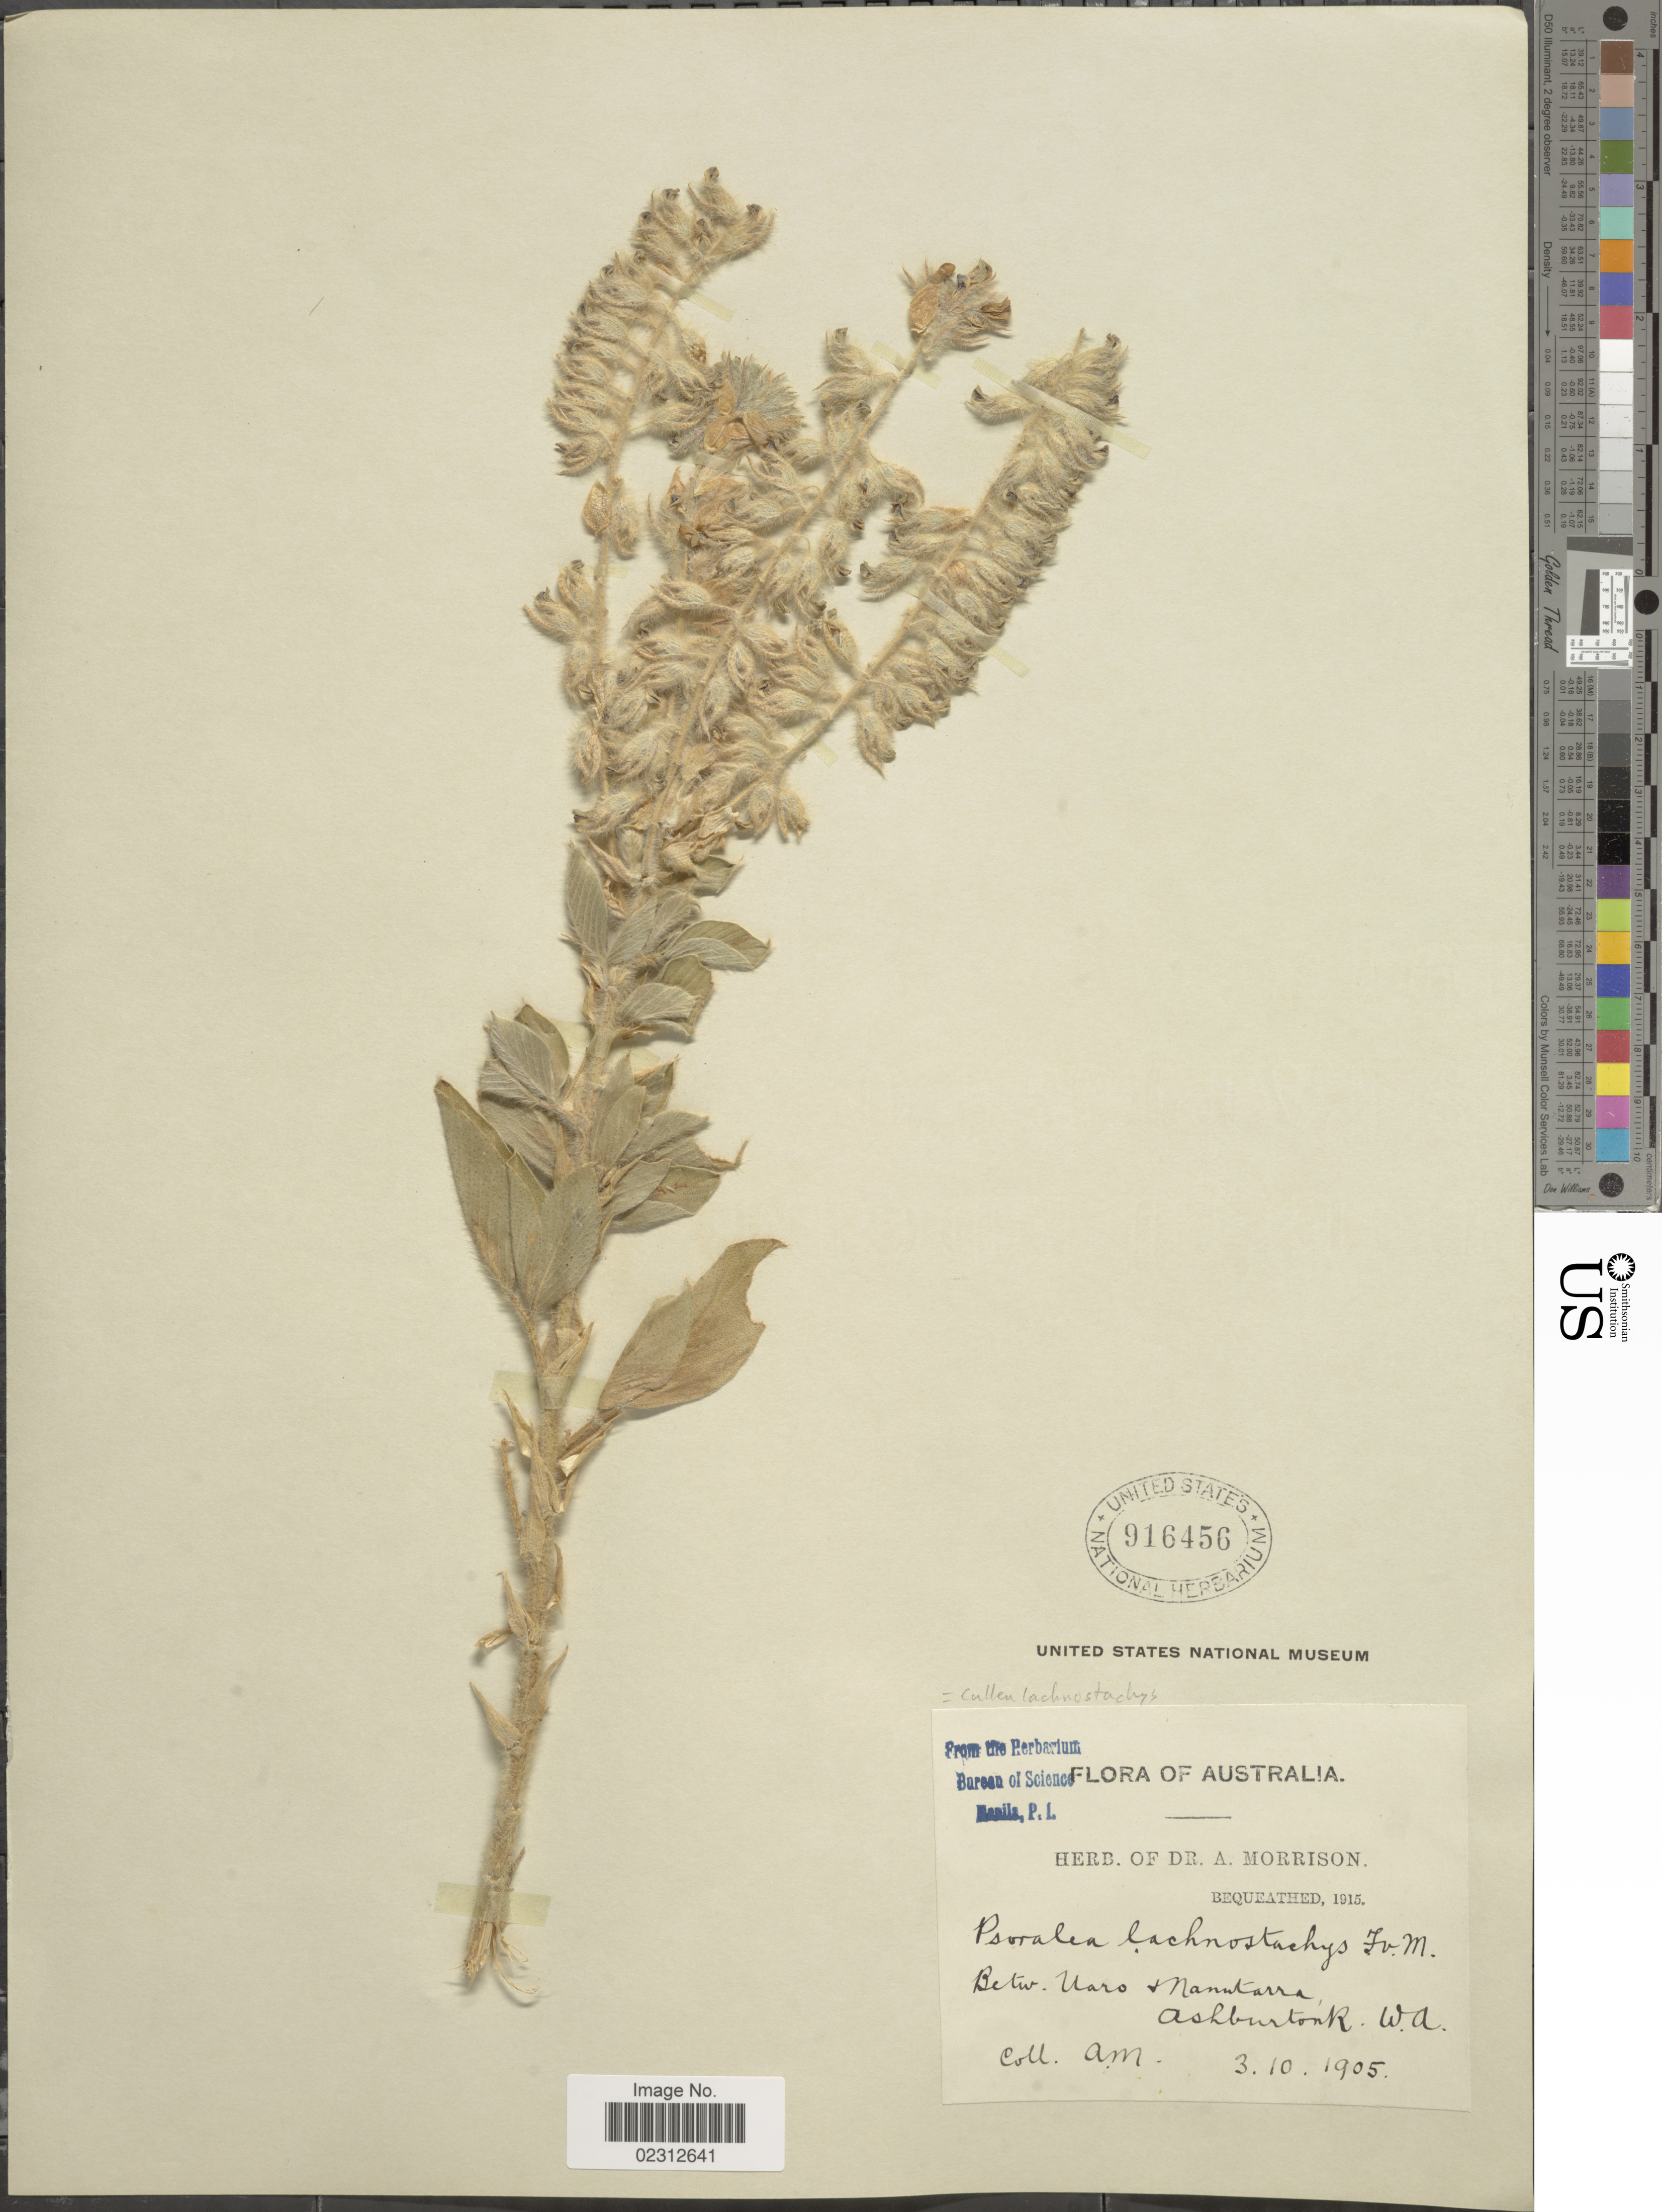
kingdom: Plantae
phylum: Tracheophyta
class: Magnoliopsida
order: Fabales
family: Fabaceae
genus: Cullen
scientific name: Cullen lachnostachys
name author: (F. Muell.) J.W. Grimes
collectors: A. Morrison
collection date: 1905-10-03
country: Australia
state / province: Western Australia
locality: Betw. Uaro & Nanutarra, Ashburton R. W.A.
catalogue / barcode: US 916456